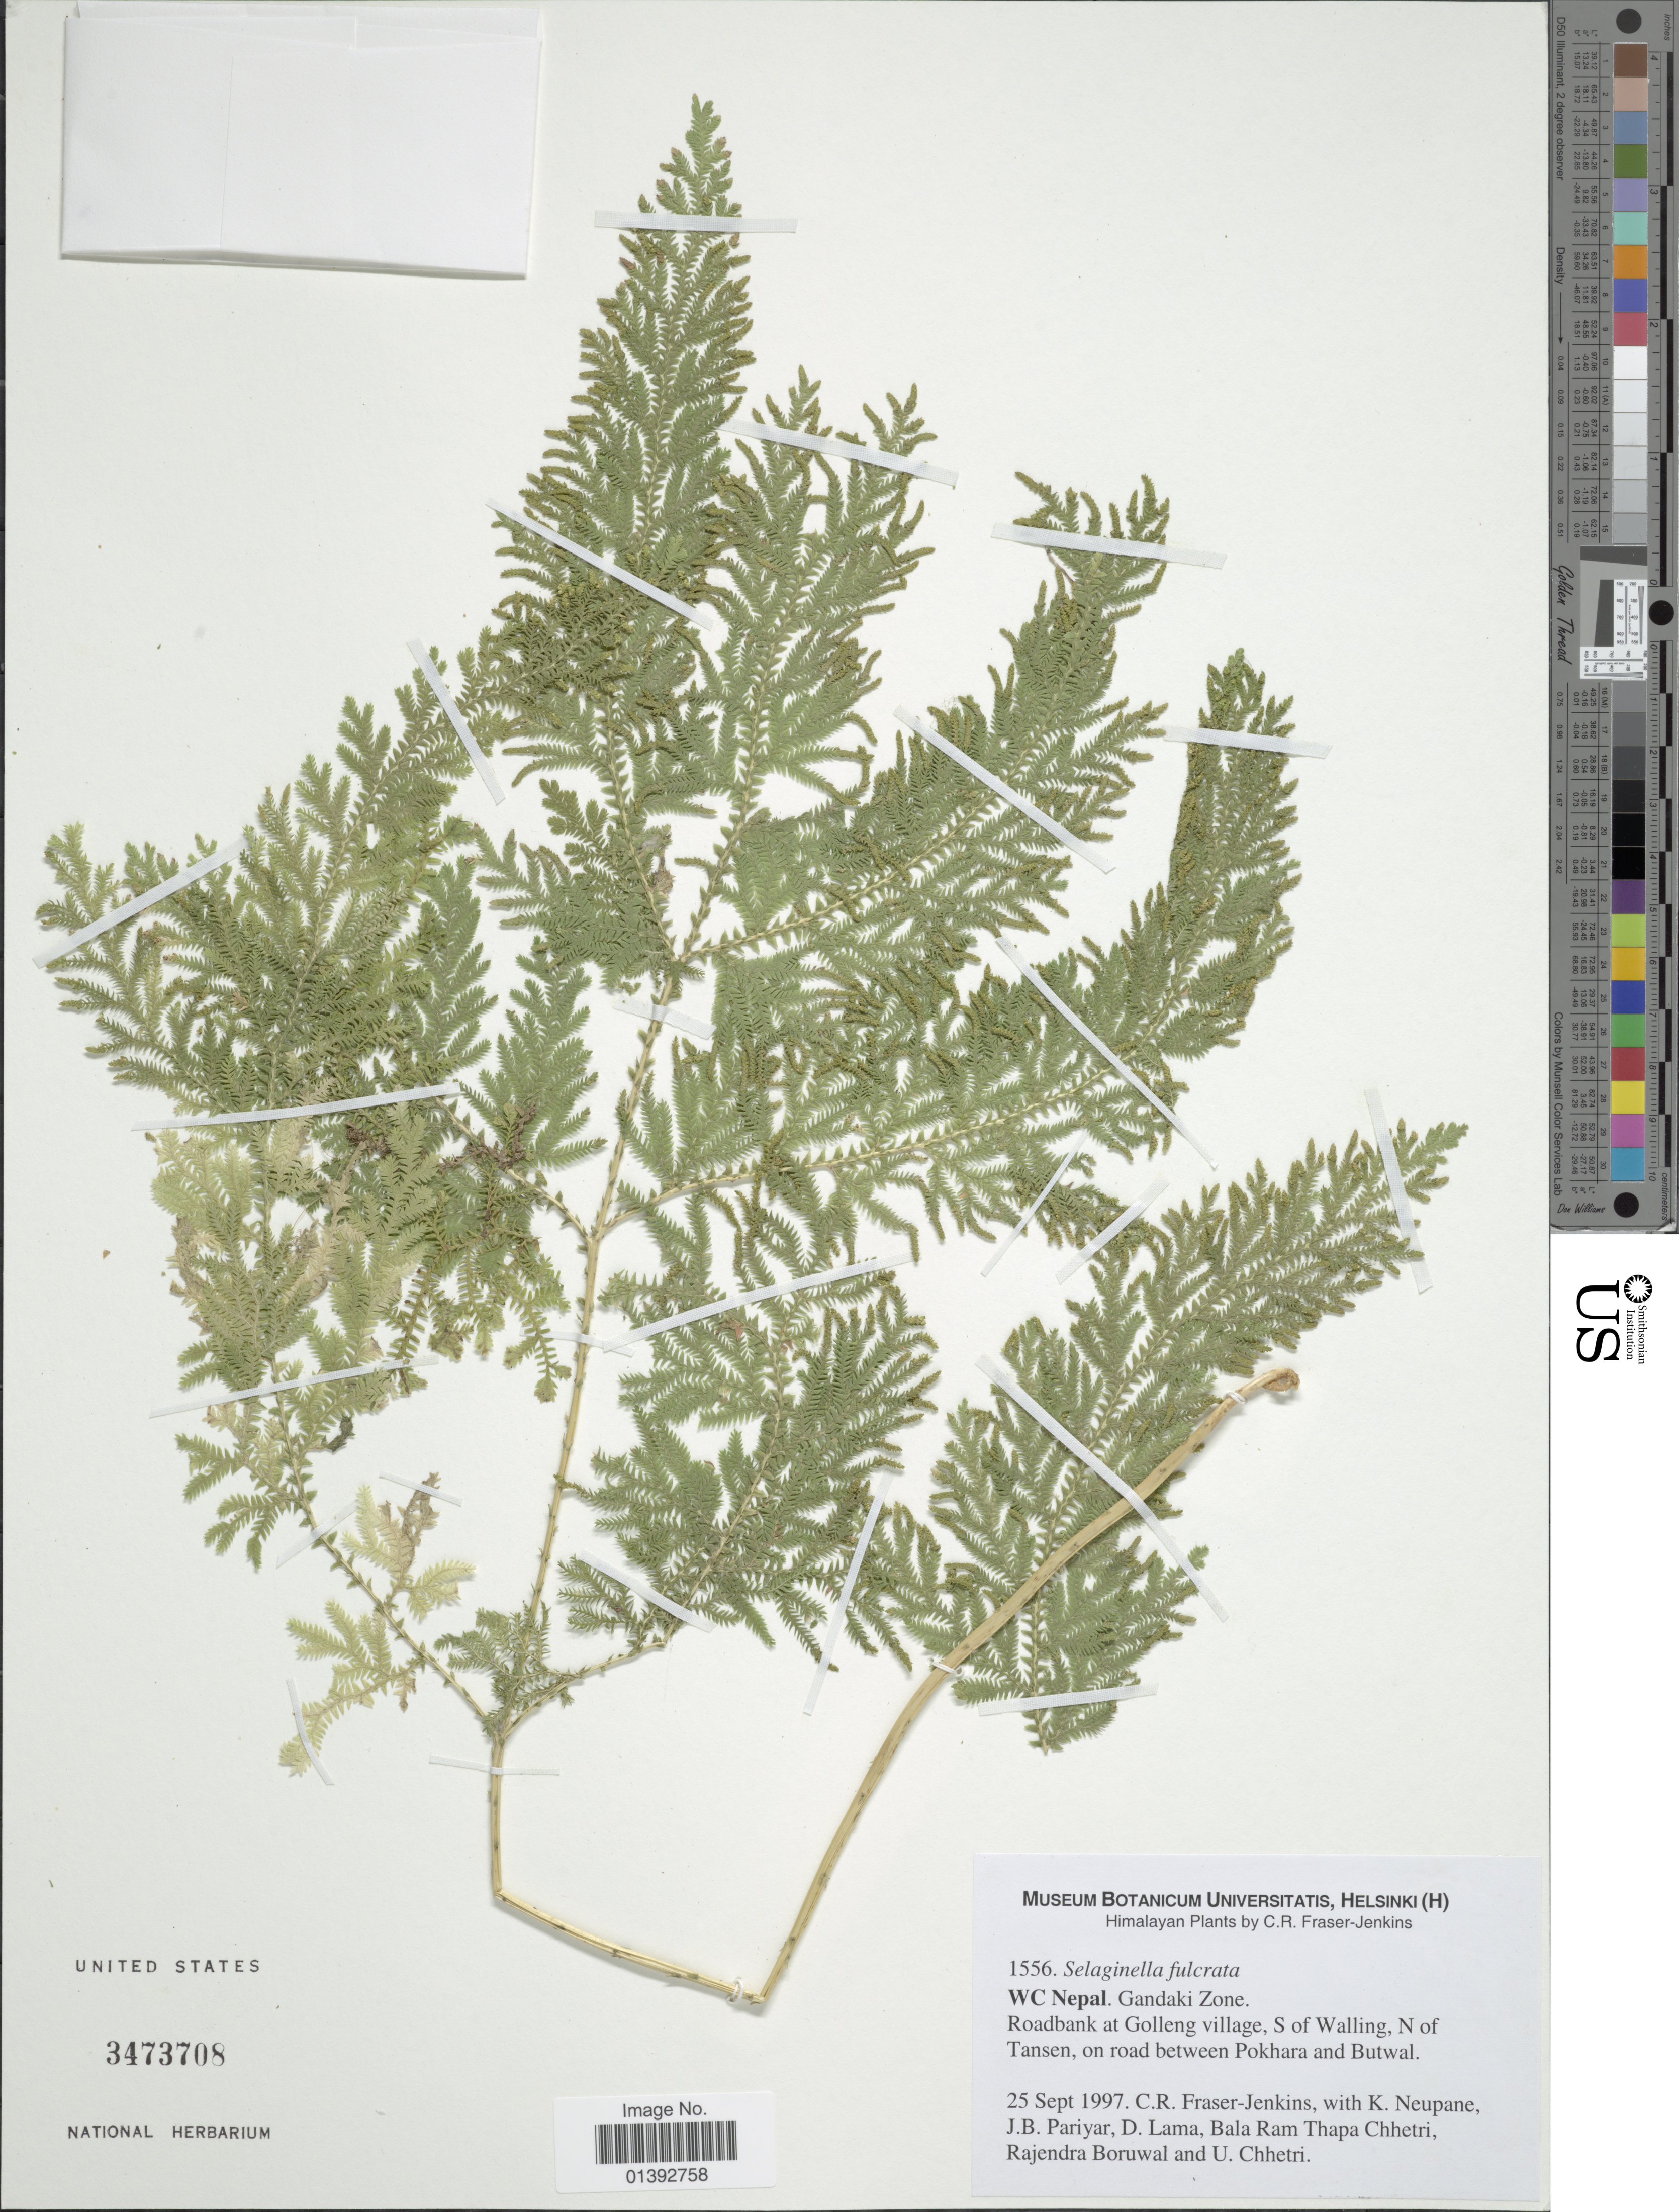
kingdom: Plantae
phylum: Tracheophyta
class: Lycopodiopsida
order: Selaginellales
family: Selaginellaceae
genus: Selaginella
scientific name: Selaginella fulcrata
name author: (Buch.-Ham. ex D. Don) Spring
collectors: C. R. Fraser-Jenkins, K. Neupane, J. Pariyar, D. Lama & et al.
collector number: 1556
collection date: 1997-09-25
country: Nepal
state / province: Gandaki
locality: WC Nepal, roadbank at Golleng village, S of Walling, N of Tansen, on road between Pokhara and Butwal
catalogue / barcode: US 3473708